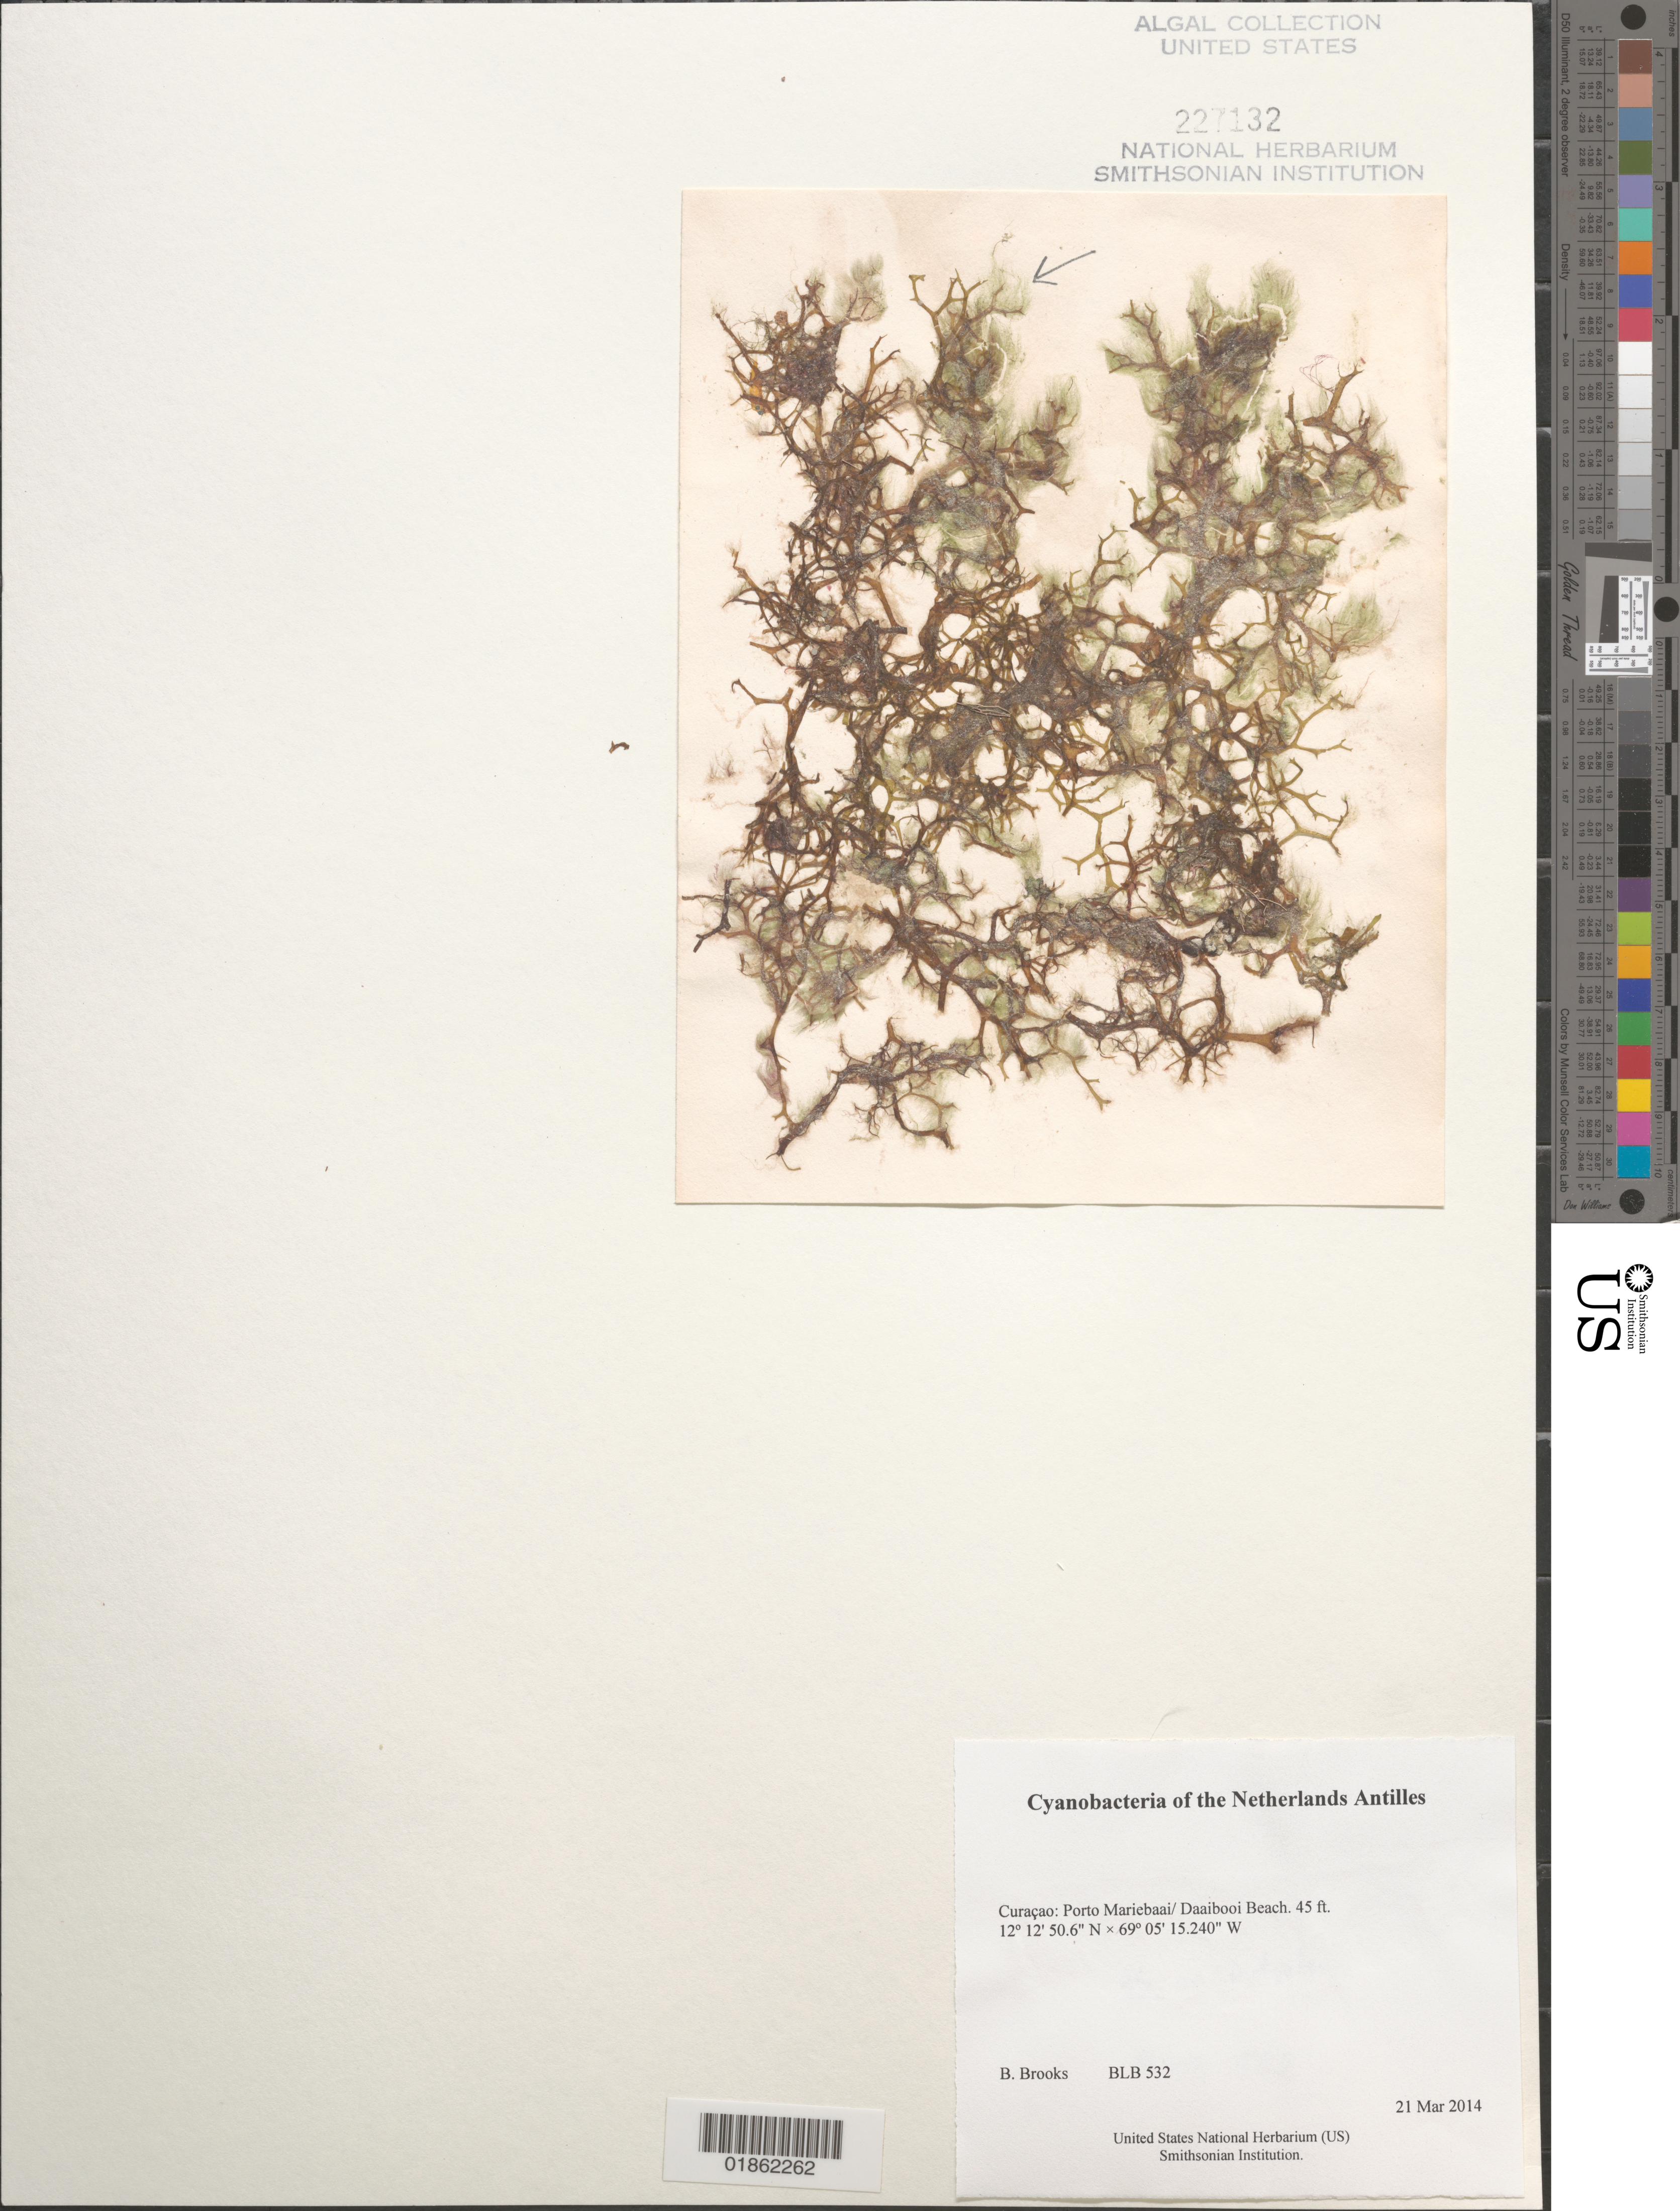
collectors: B. Brooks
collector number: BLB 532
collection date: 2014-03-21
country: Curaçao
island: Curaçao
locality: Porto Mariebaai/ Daaibooi Beach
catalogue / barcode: US 227132